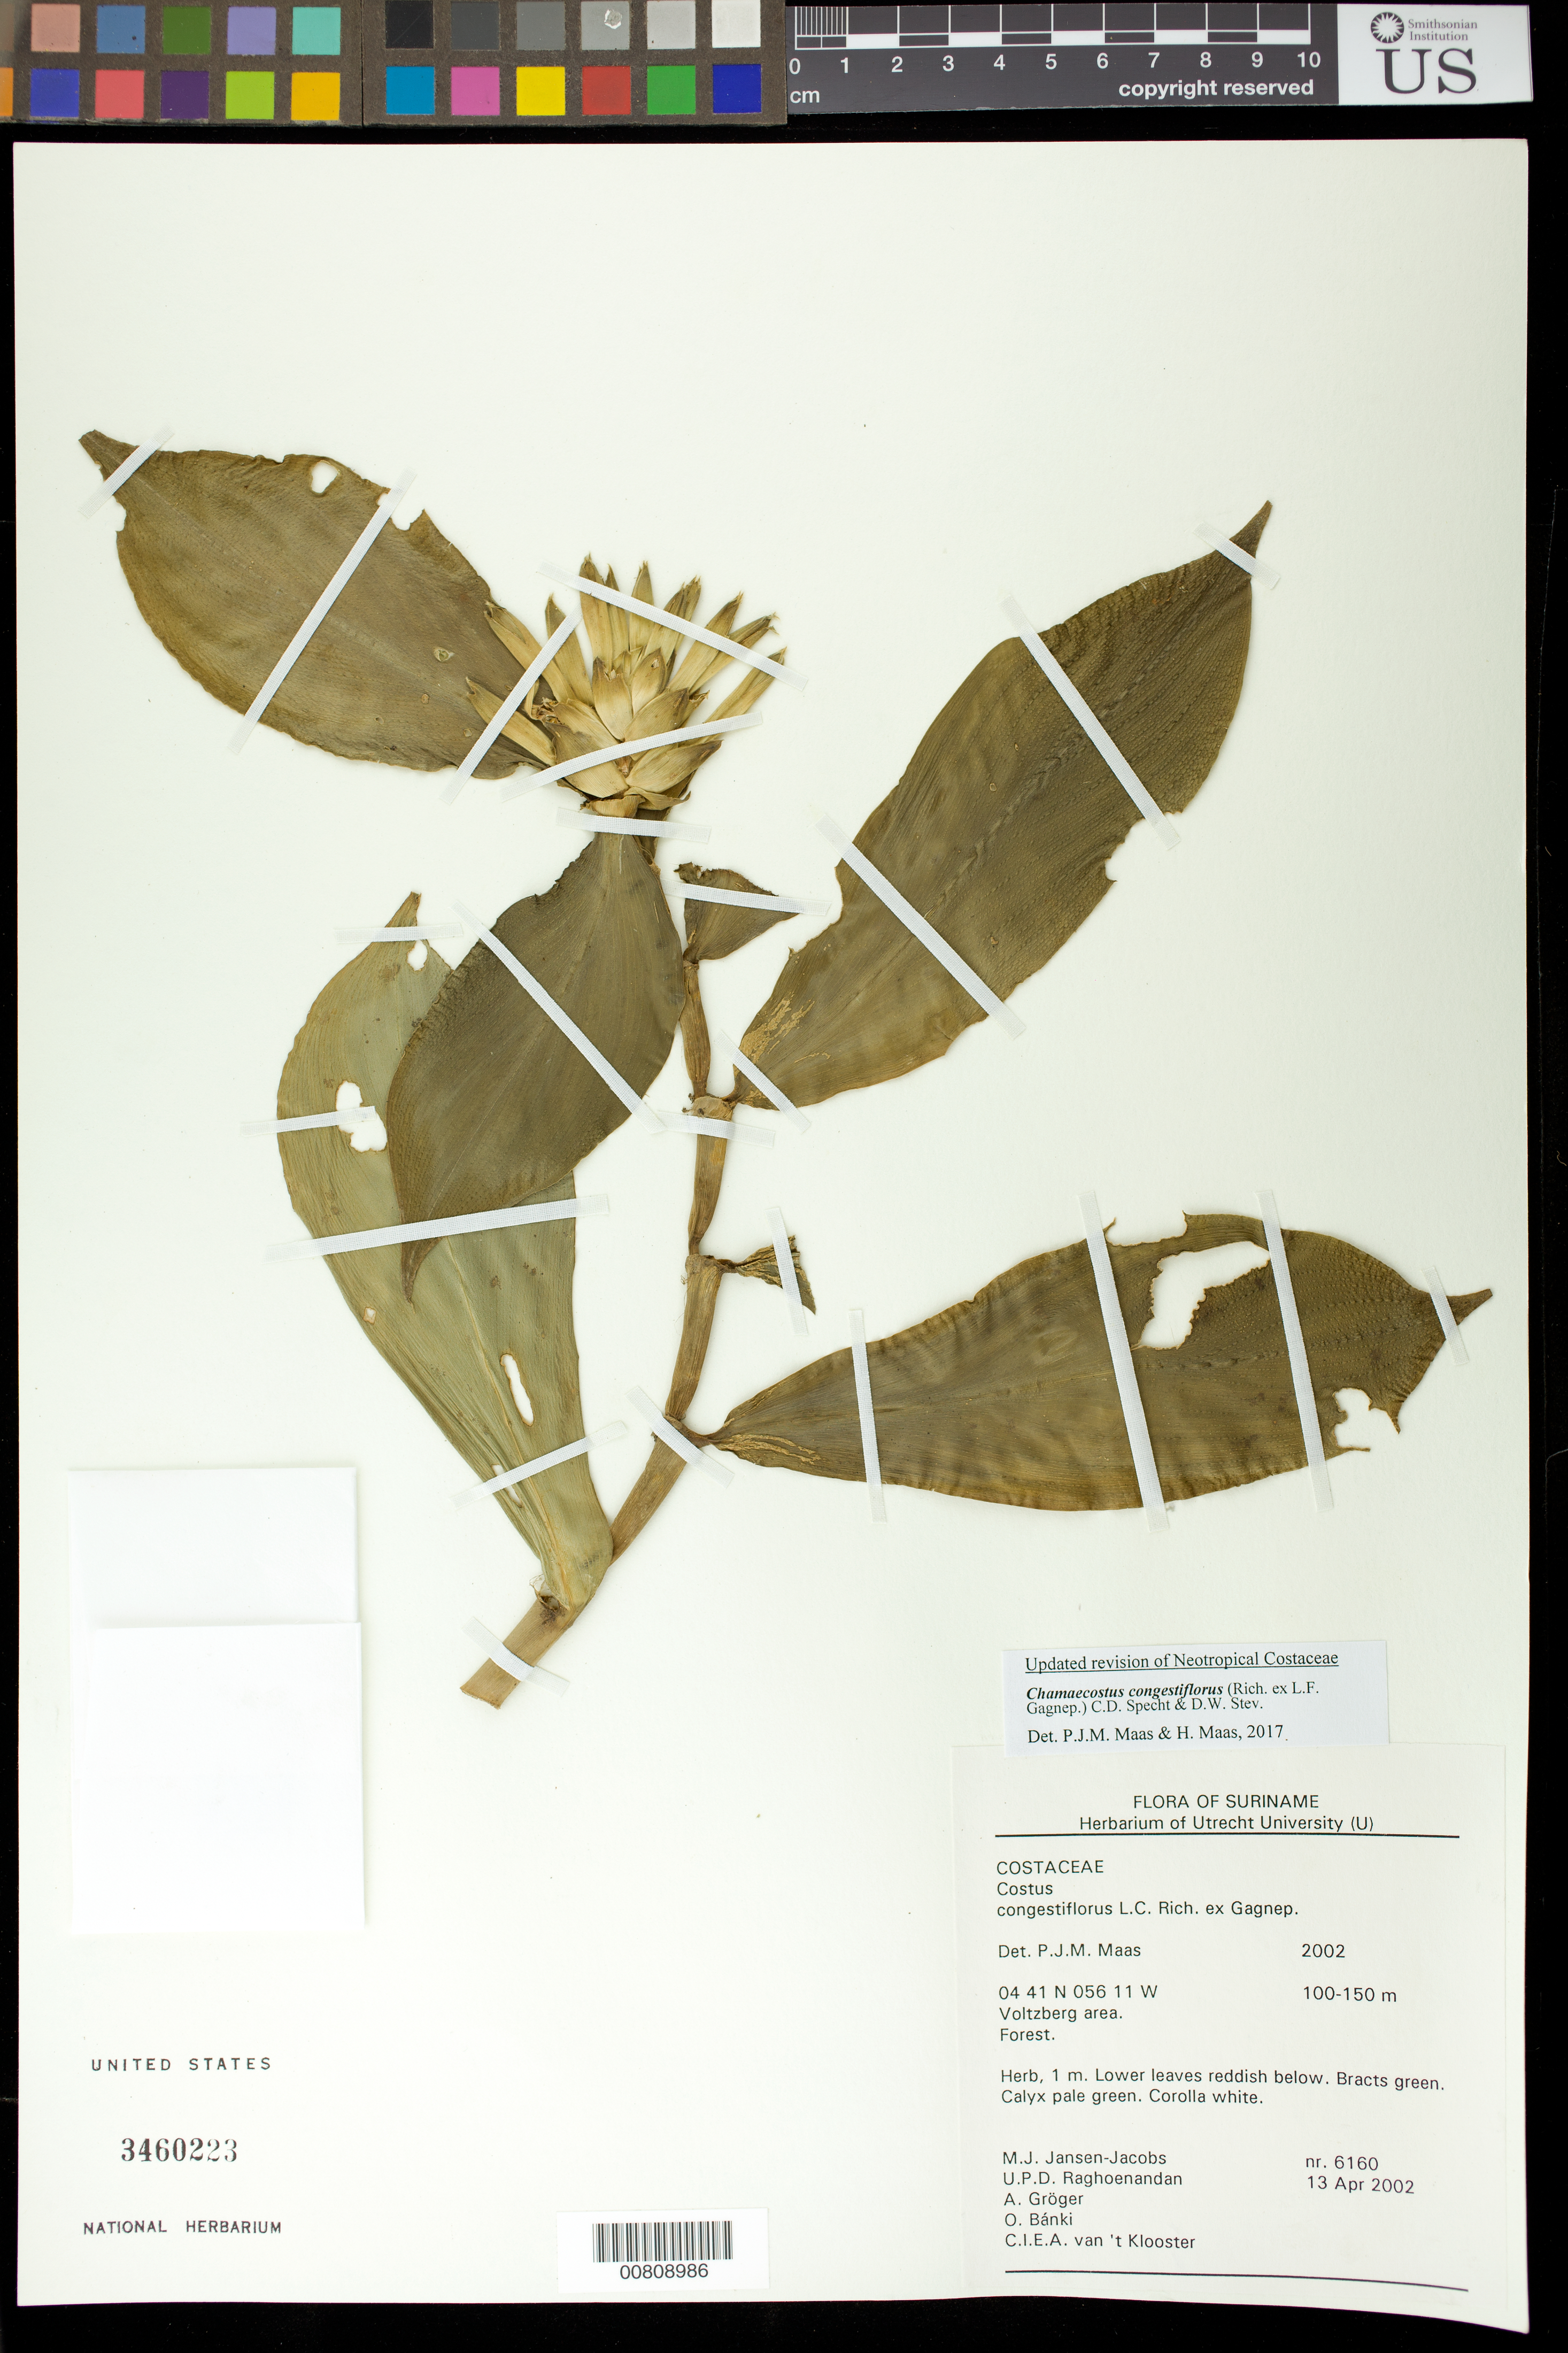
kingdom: Plantae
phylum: Tracheophyta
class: Liliopsida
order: Zingiberales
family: Costaceae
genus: Chamaecostus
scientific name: Chamaecostus congestiflorus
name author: (Rich. ex L.F. Gagnep.) C.D. Specht & D.W. Stev.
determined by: Maas, Paul J.; Maas, H.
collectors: M. J. Jansen-Jacobs, U. Raghoenandan, A. Gröger, O. Bánki & C. van 't Klooster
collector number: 6160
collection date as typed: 13-Apr-02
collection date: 2002-04-13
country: Suriname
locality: Voltzberg area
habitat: Forest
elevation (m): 100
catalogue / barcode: US 3460223